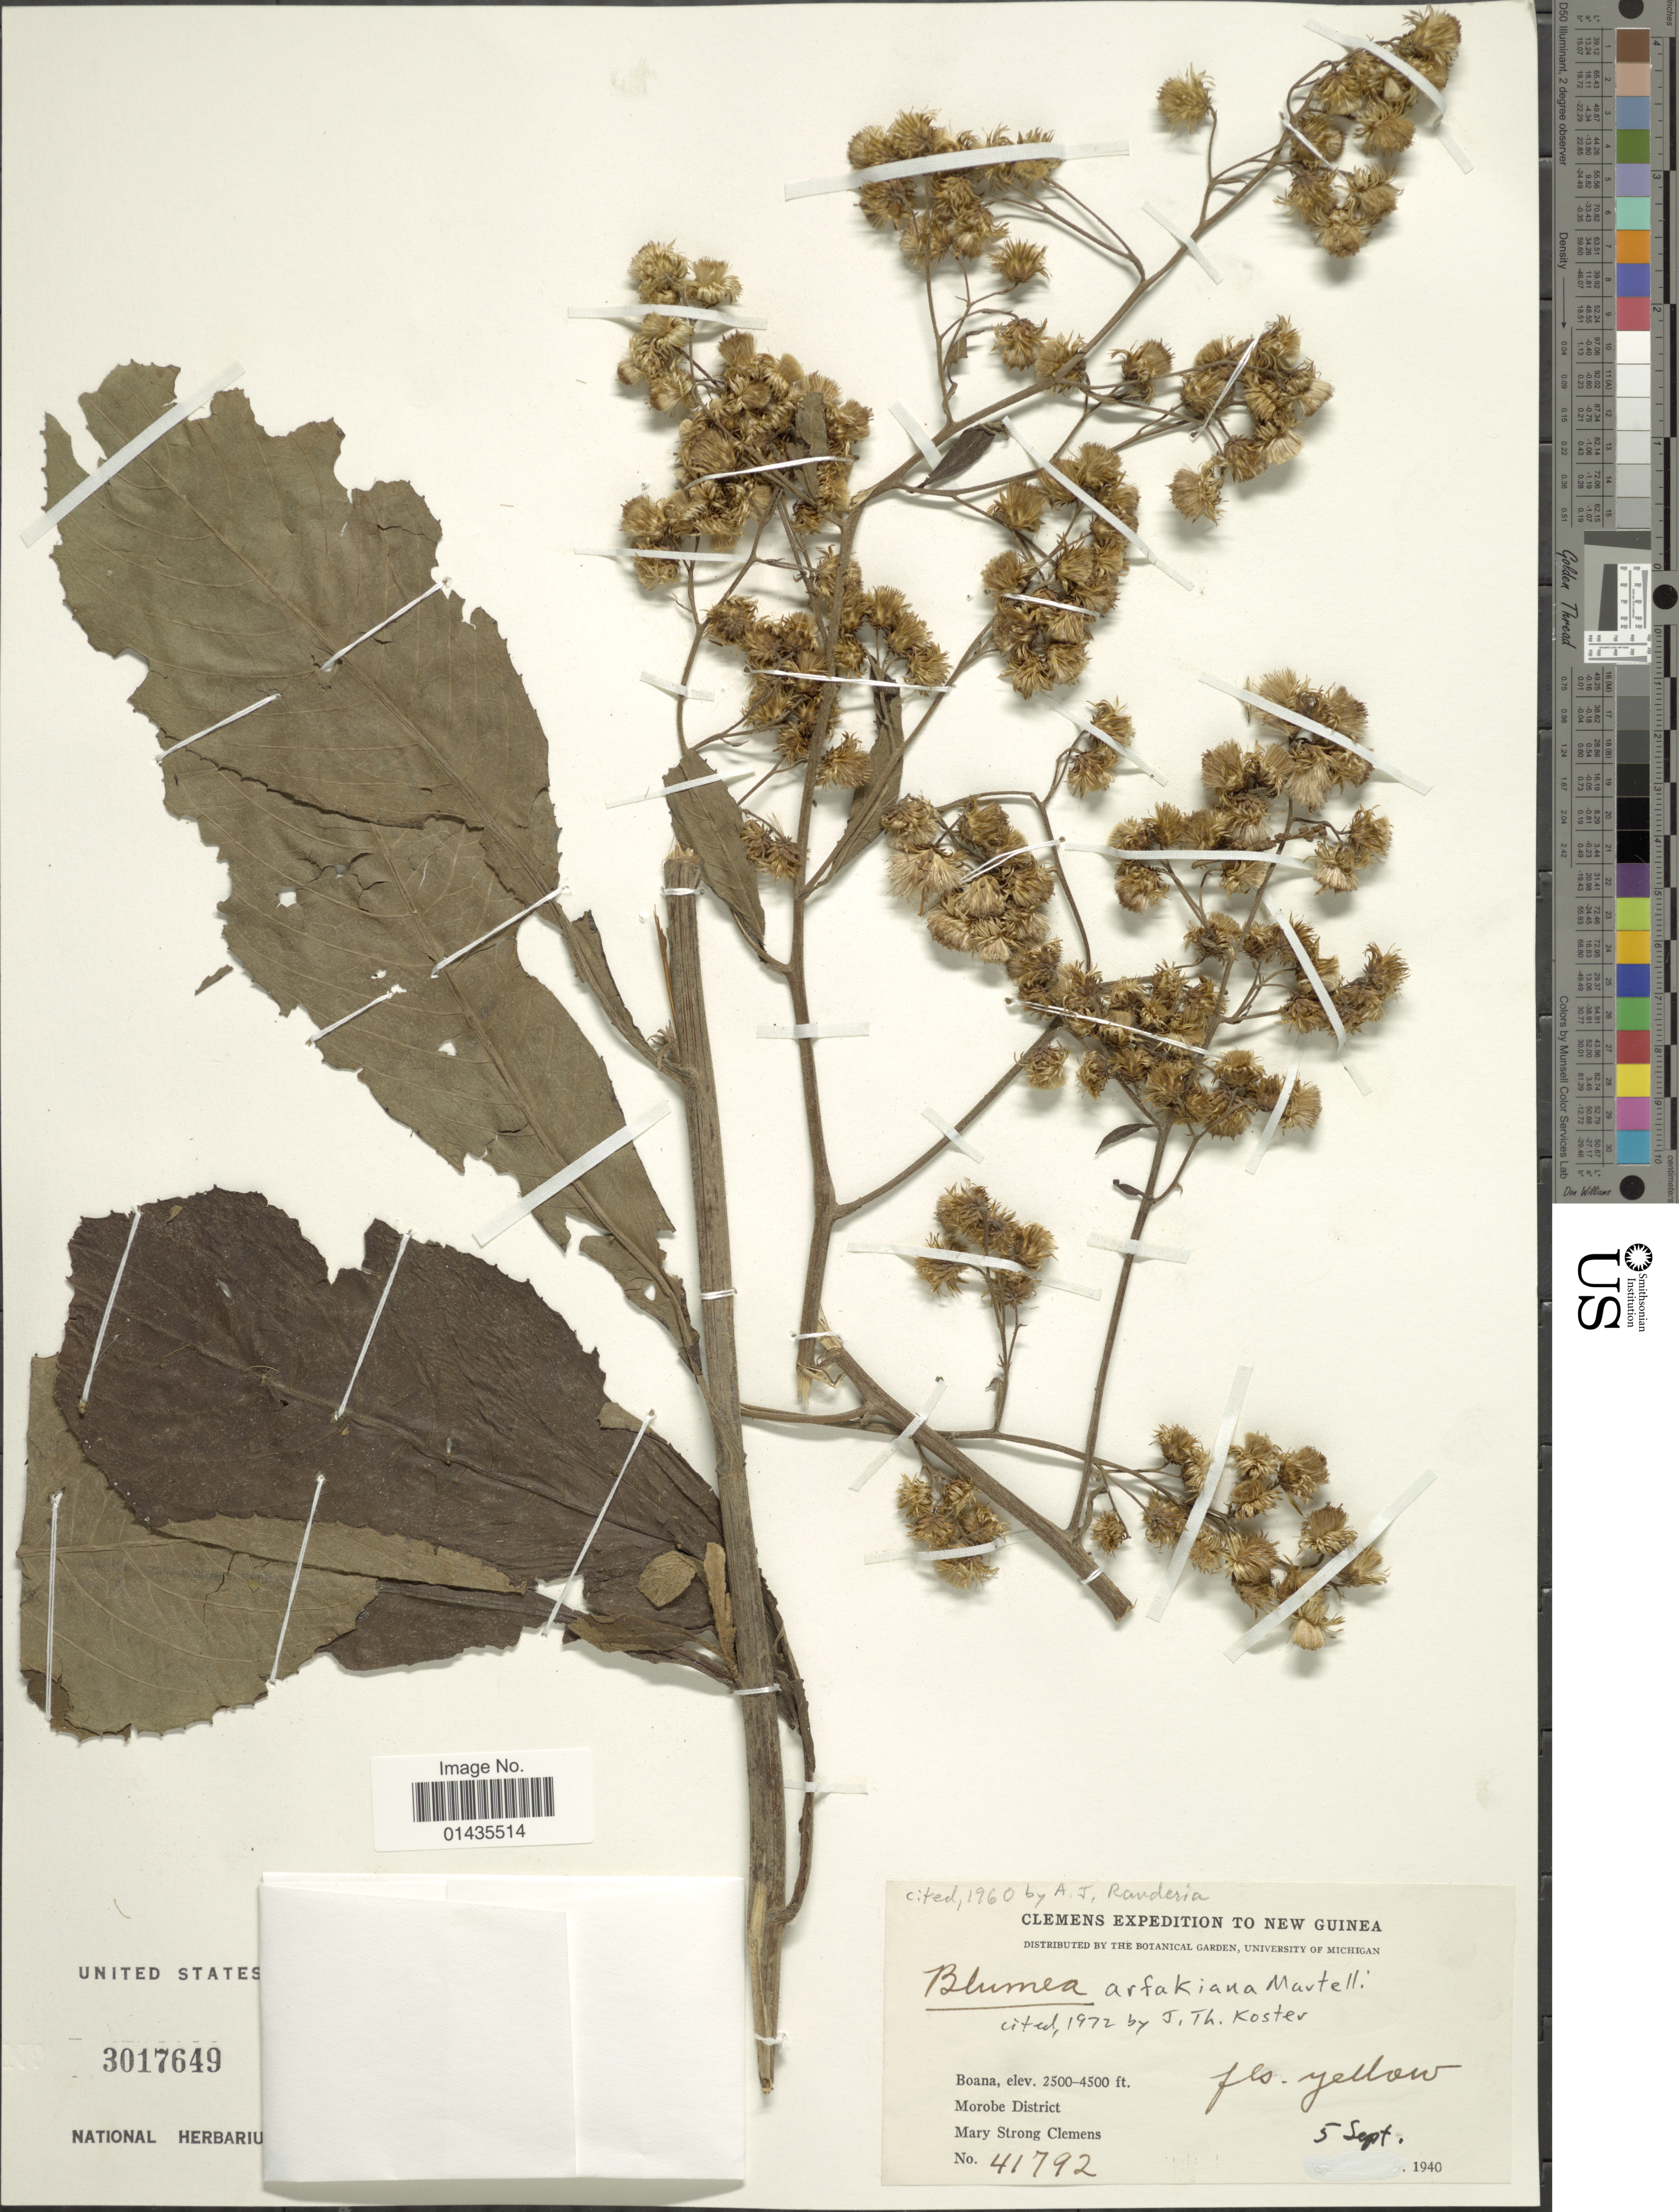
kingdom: Plantae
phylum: Tracheophyta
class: Magnoliopsida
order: Asterales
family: Asteraceae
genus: Blumea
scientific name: Blumea arfakiana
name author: Mart.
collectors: M. S. Clemens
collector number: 41792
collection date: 1940-09-05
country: Papua New Guinea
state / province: Morobe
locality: Boana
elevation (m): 762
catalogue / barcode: US 3017649